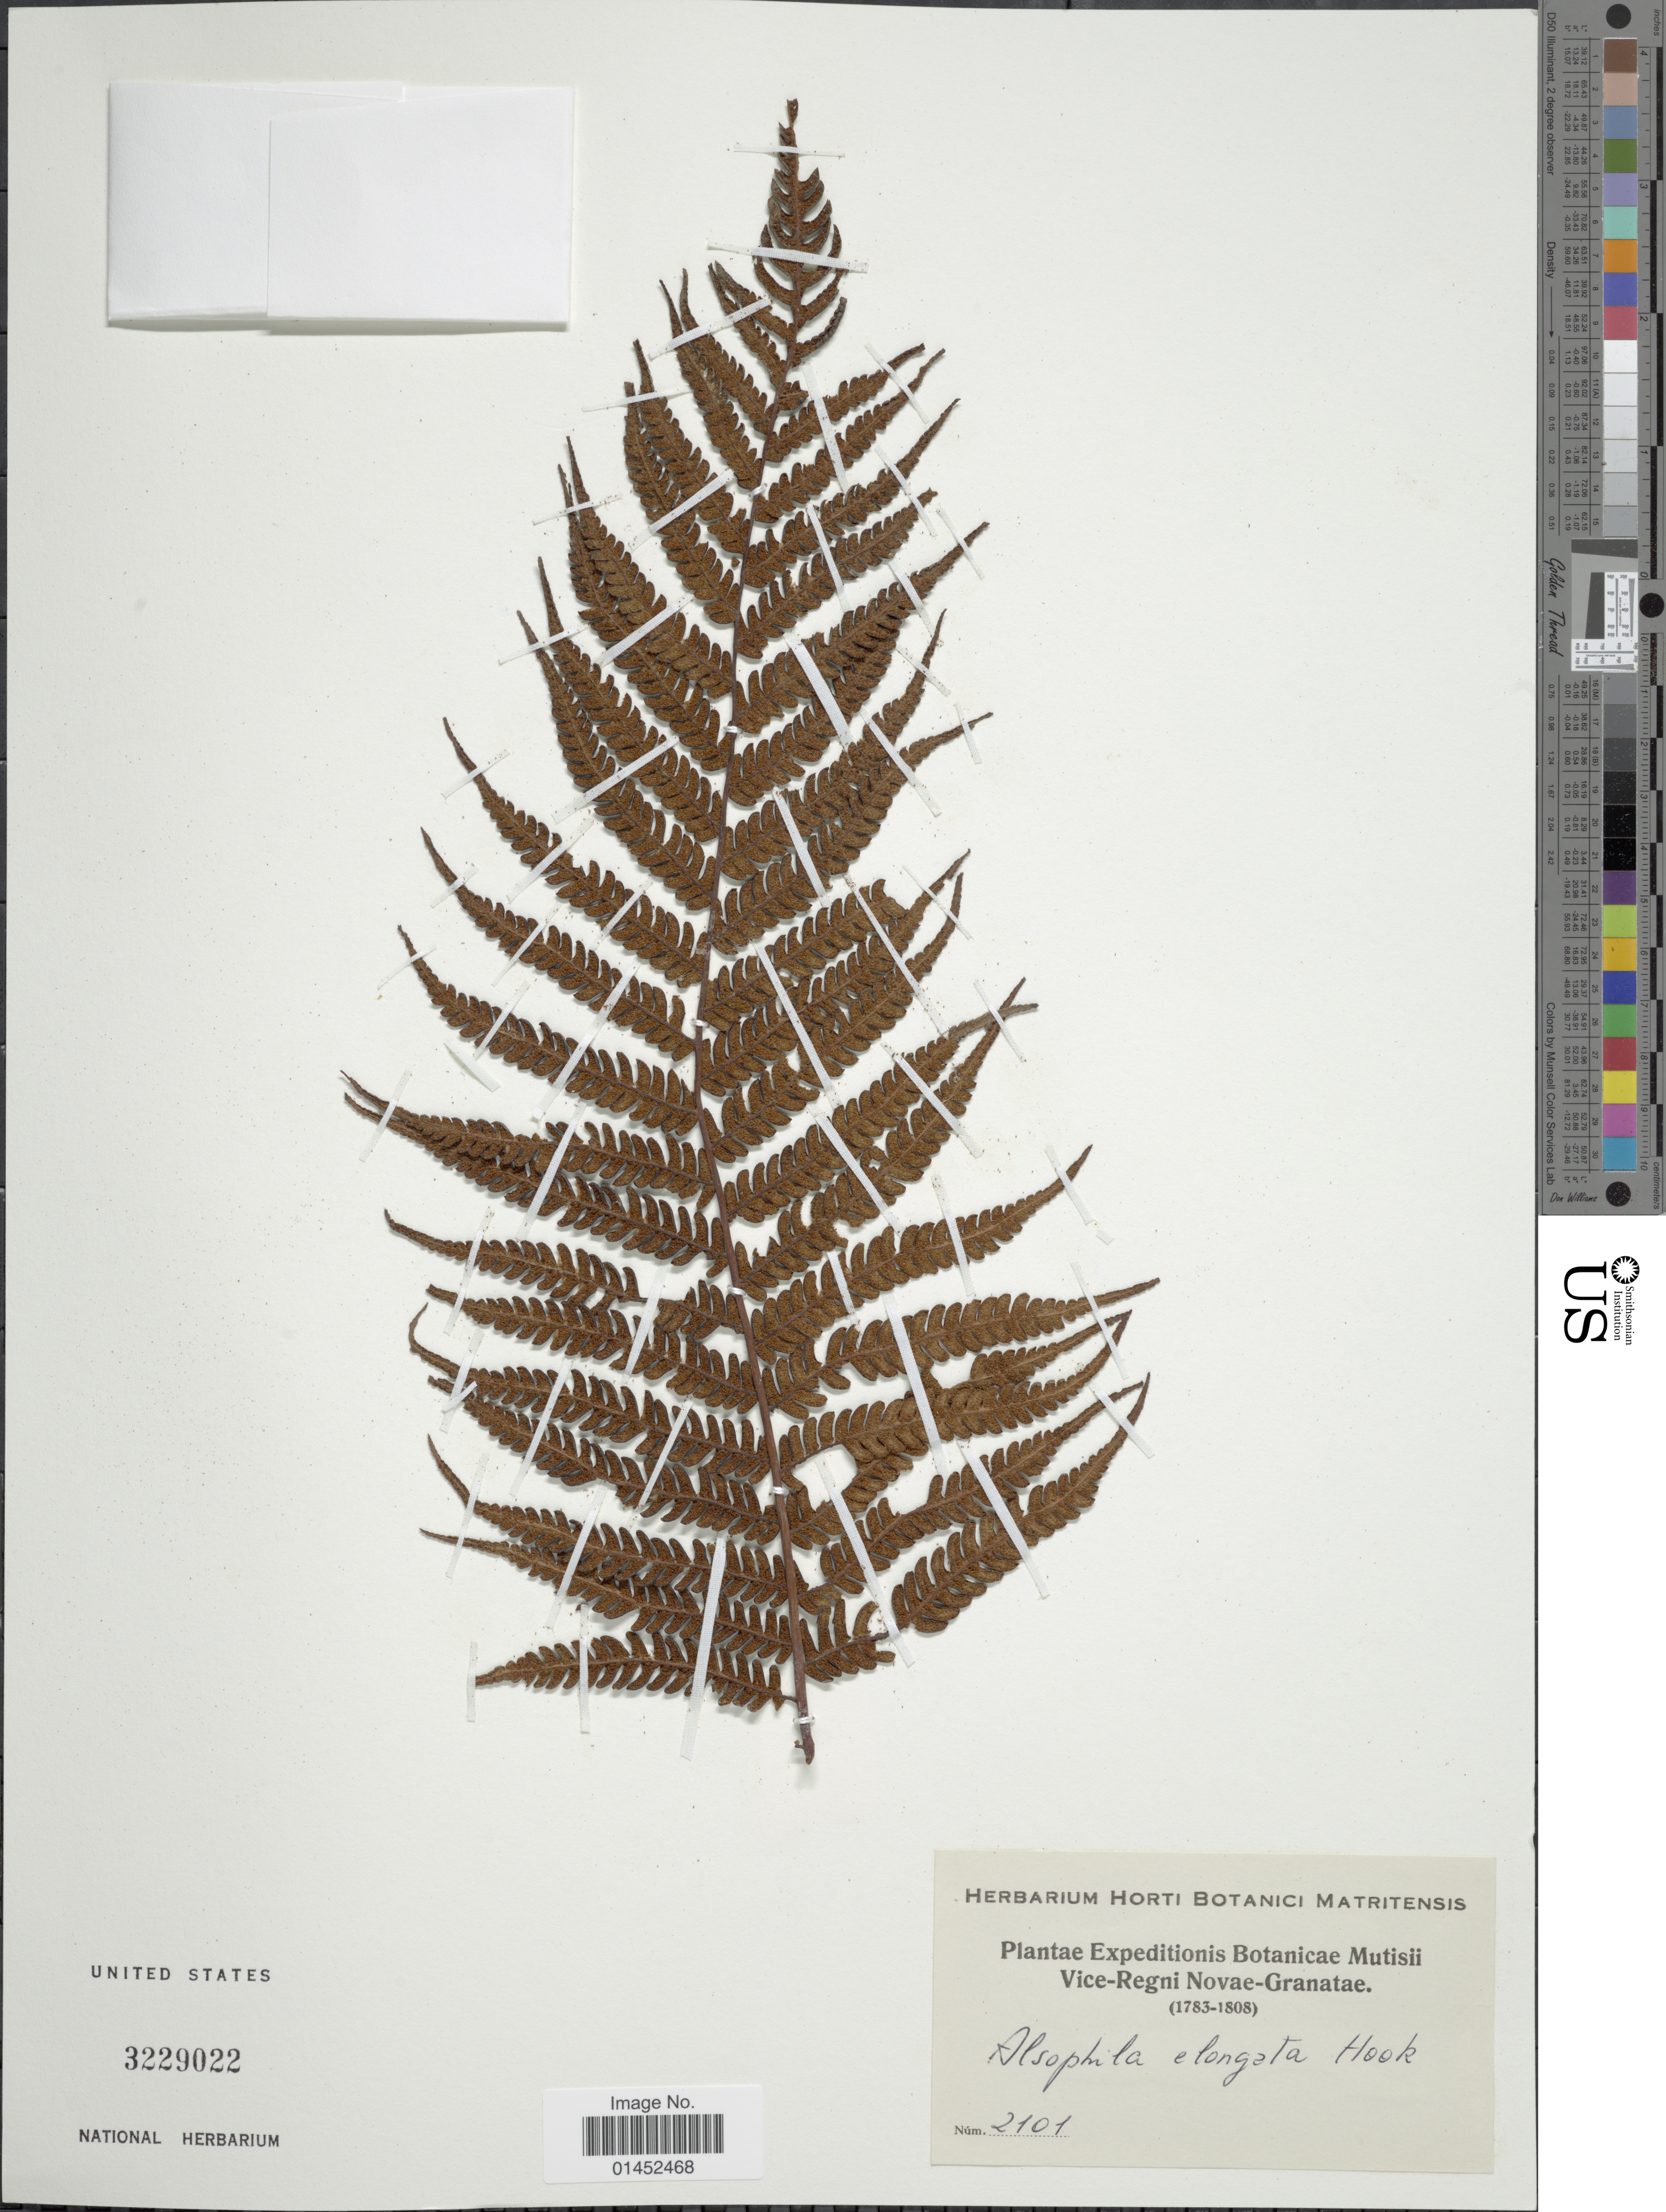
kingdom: Plantae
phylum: Tracheophyta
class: Polypodiopsida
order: Cyatheales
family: Cyatheaceae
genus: Cyathea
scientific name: Cyathea poeppigii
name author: (Hook.) Domin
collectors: ex herb. Horti. Botanici Matritensis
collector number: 2101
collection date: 1783/1808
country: Colombia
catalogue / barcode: US 3229022